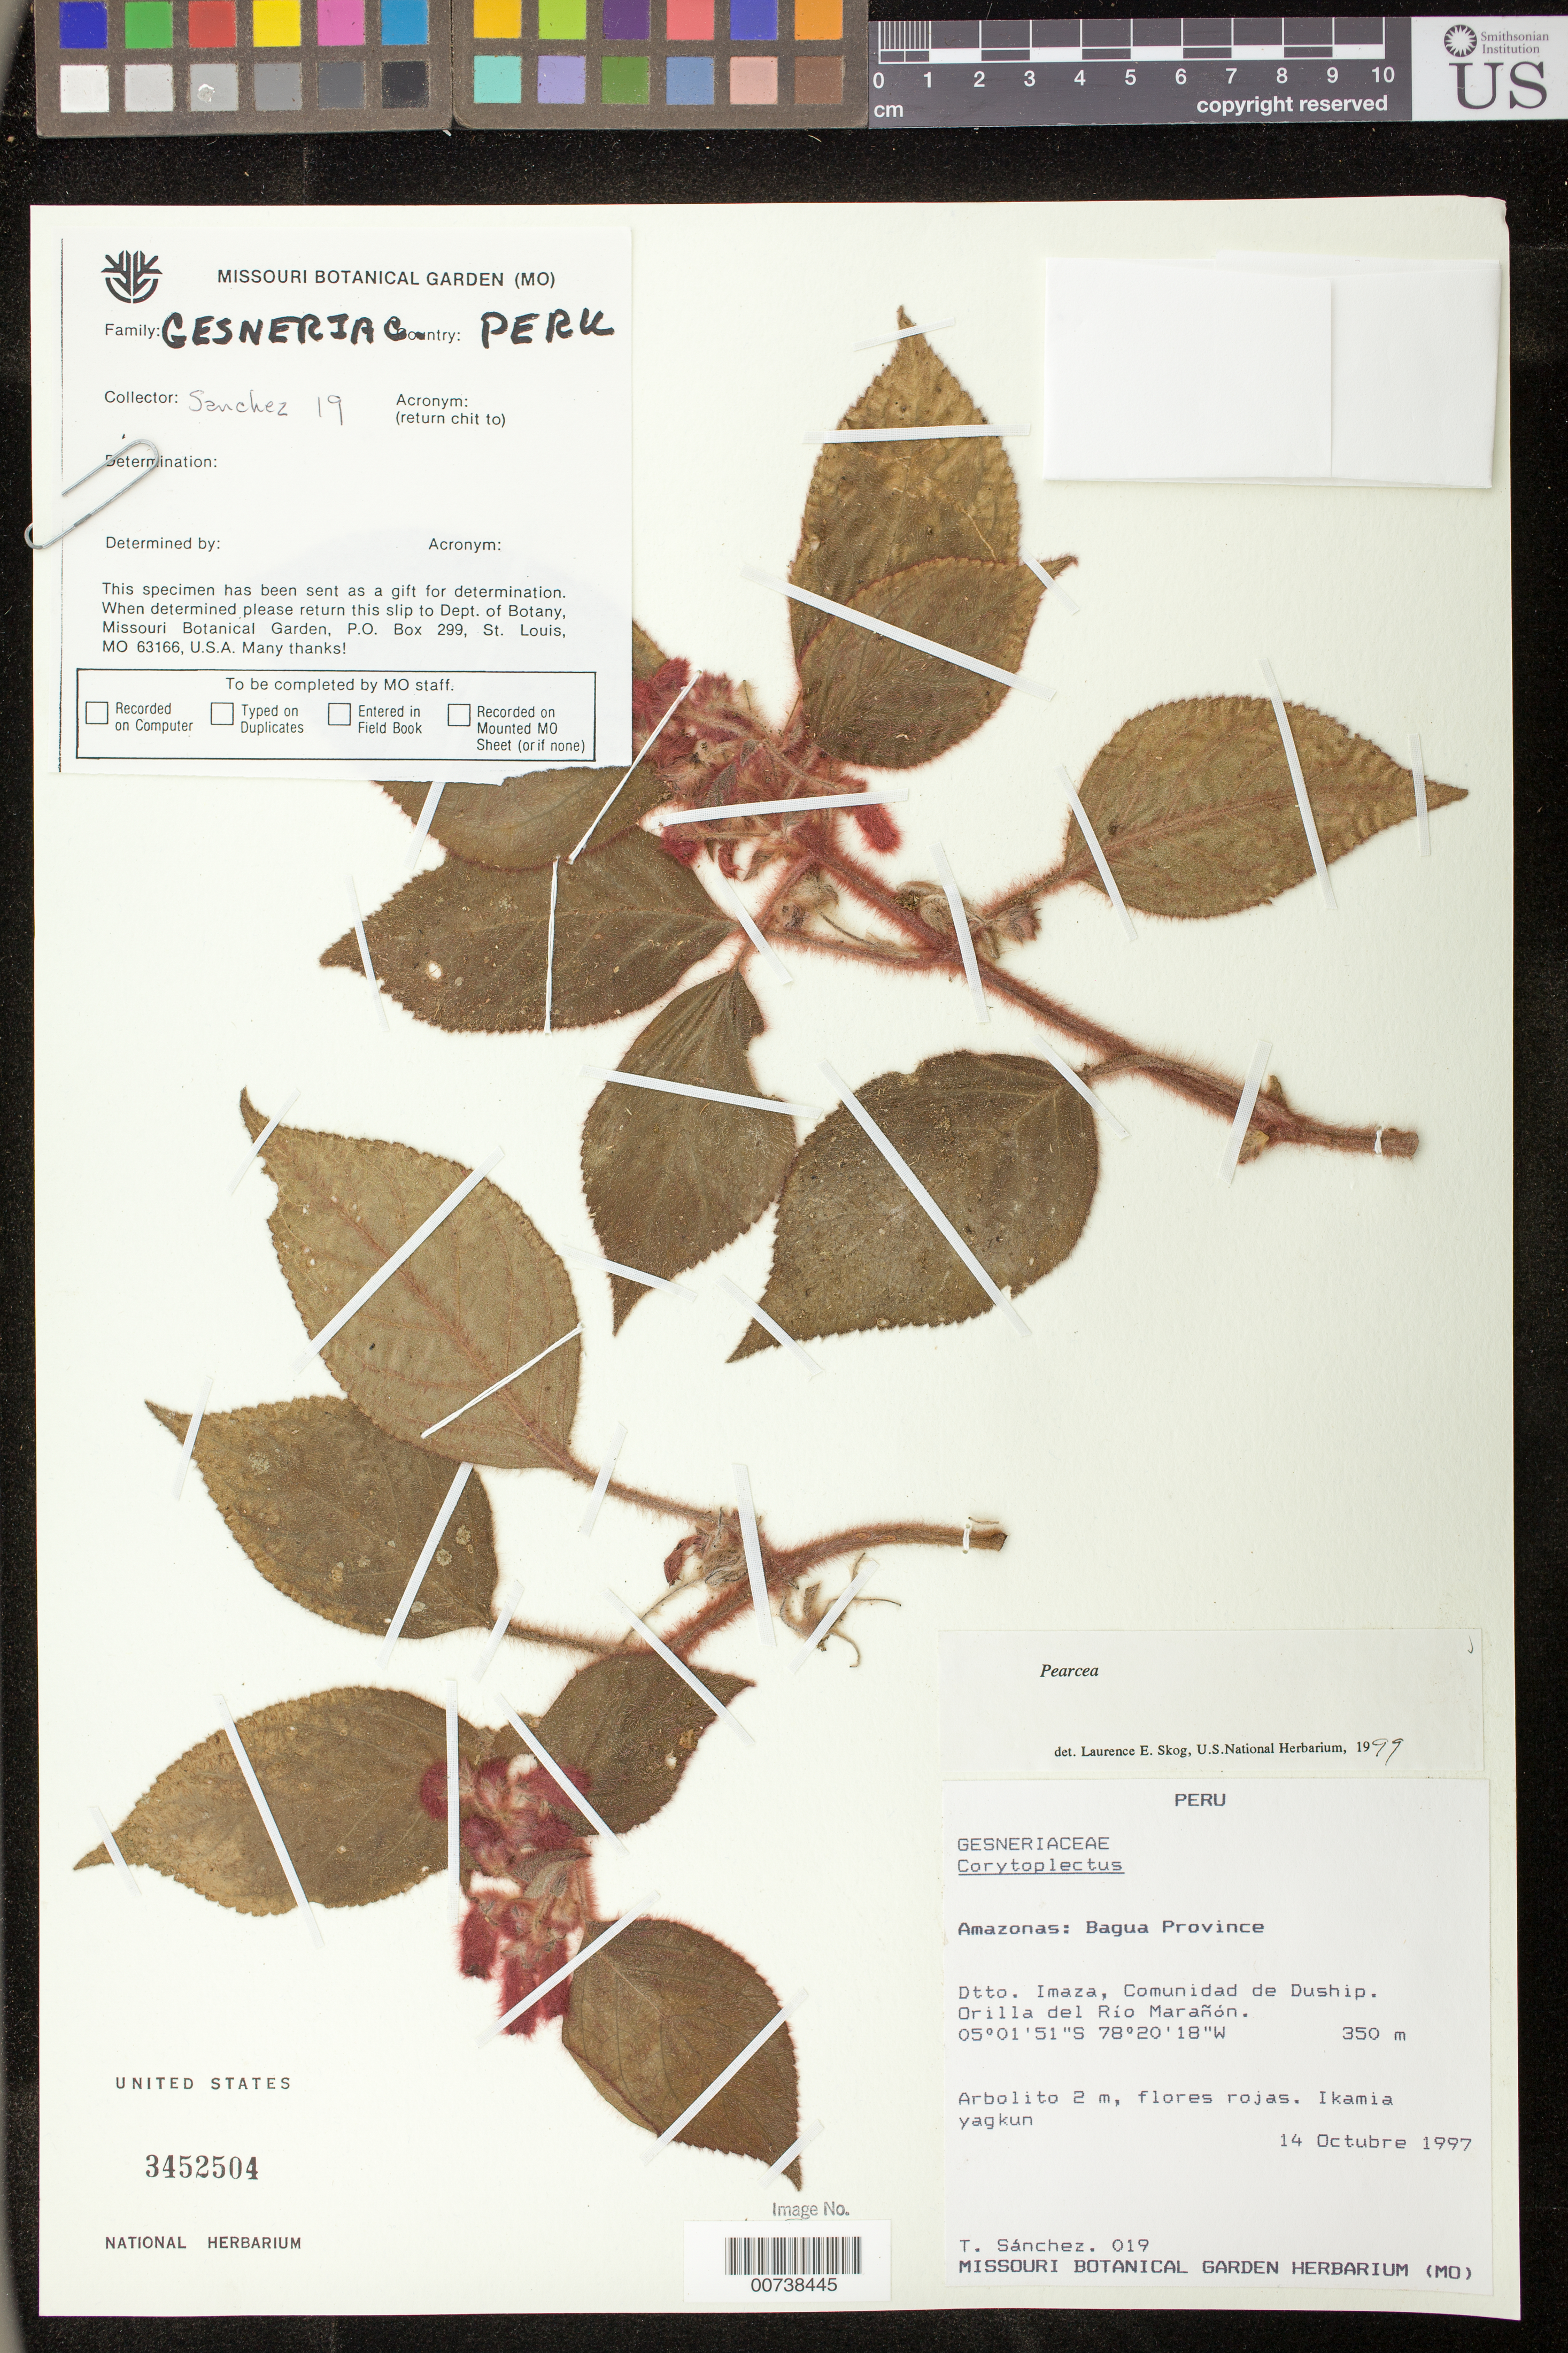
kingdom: Plantae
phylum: Tracheophyta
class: Magnoliopsida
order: Lamiales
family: Gesneriaceae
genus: Pearcea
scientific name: Pearcea abunda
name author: (Wiehler) L.P. Kvist & L.E. Skog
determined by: Skog, Laurence E.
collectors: T. Sanchez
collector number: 19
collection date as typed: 14 Oct 1997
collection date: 1997-10-14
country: Peru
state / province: Amazonas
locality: Amazonas: Bagua Province. Dtto. Imaza, comunidad de Duship, orilla del Río Marañón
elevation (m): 350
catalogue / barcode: US 3452504